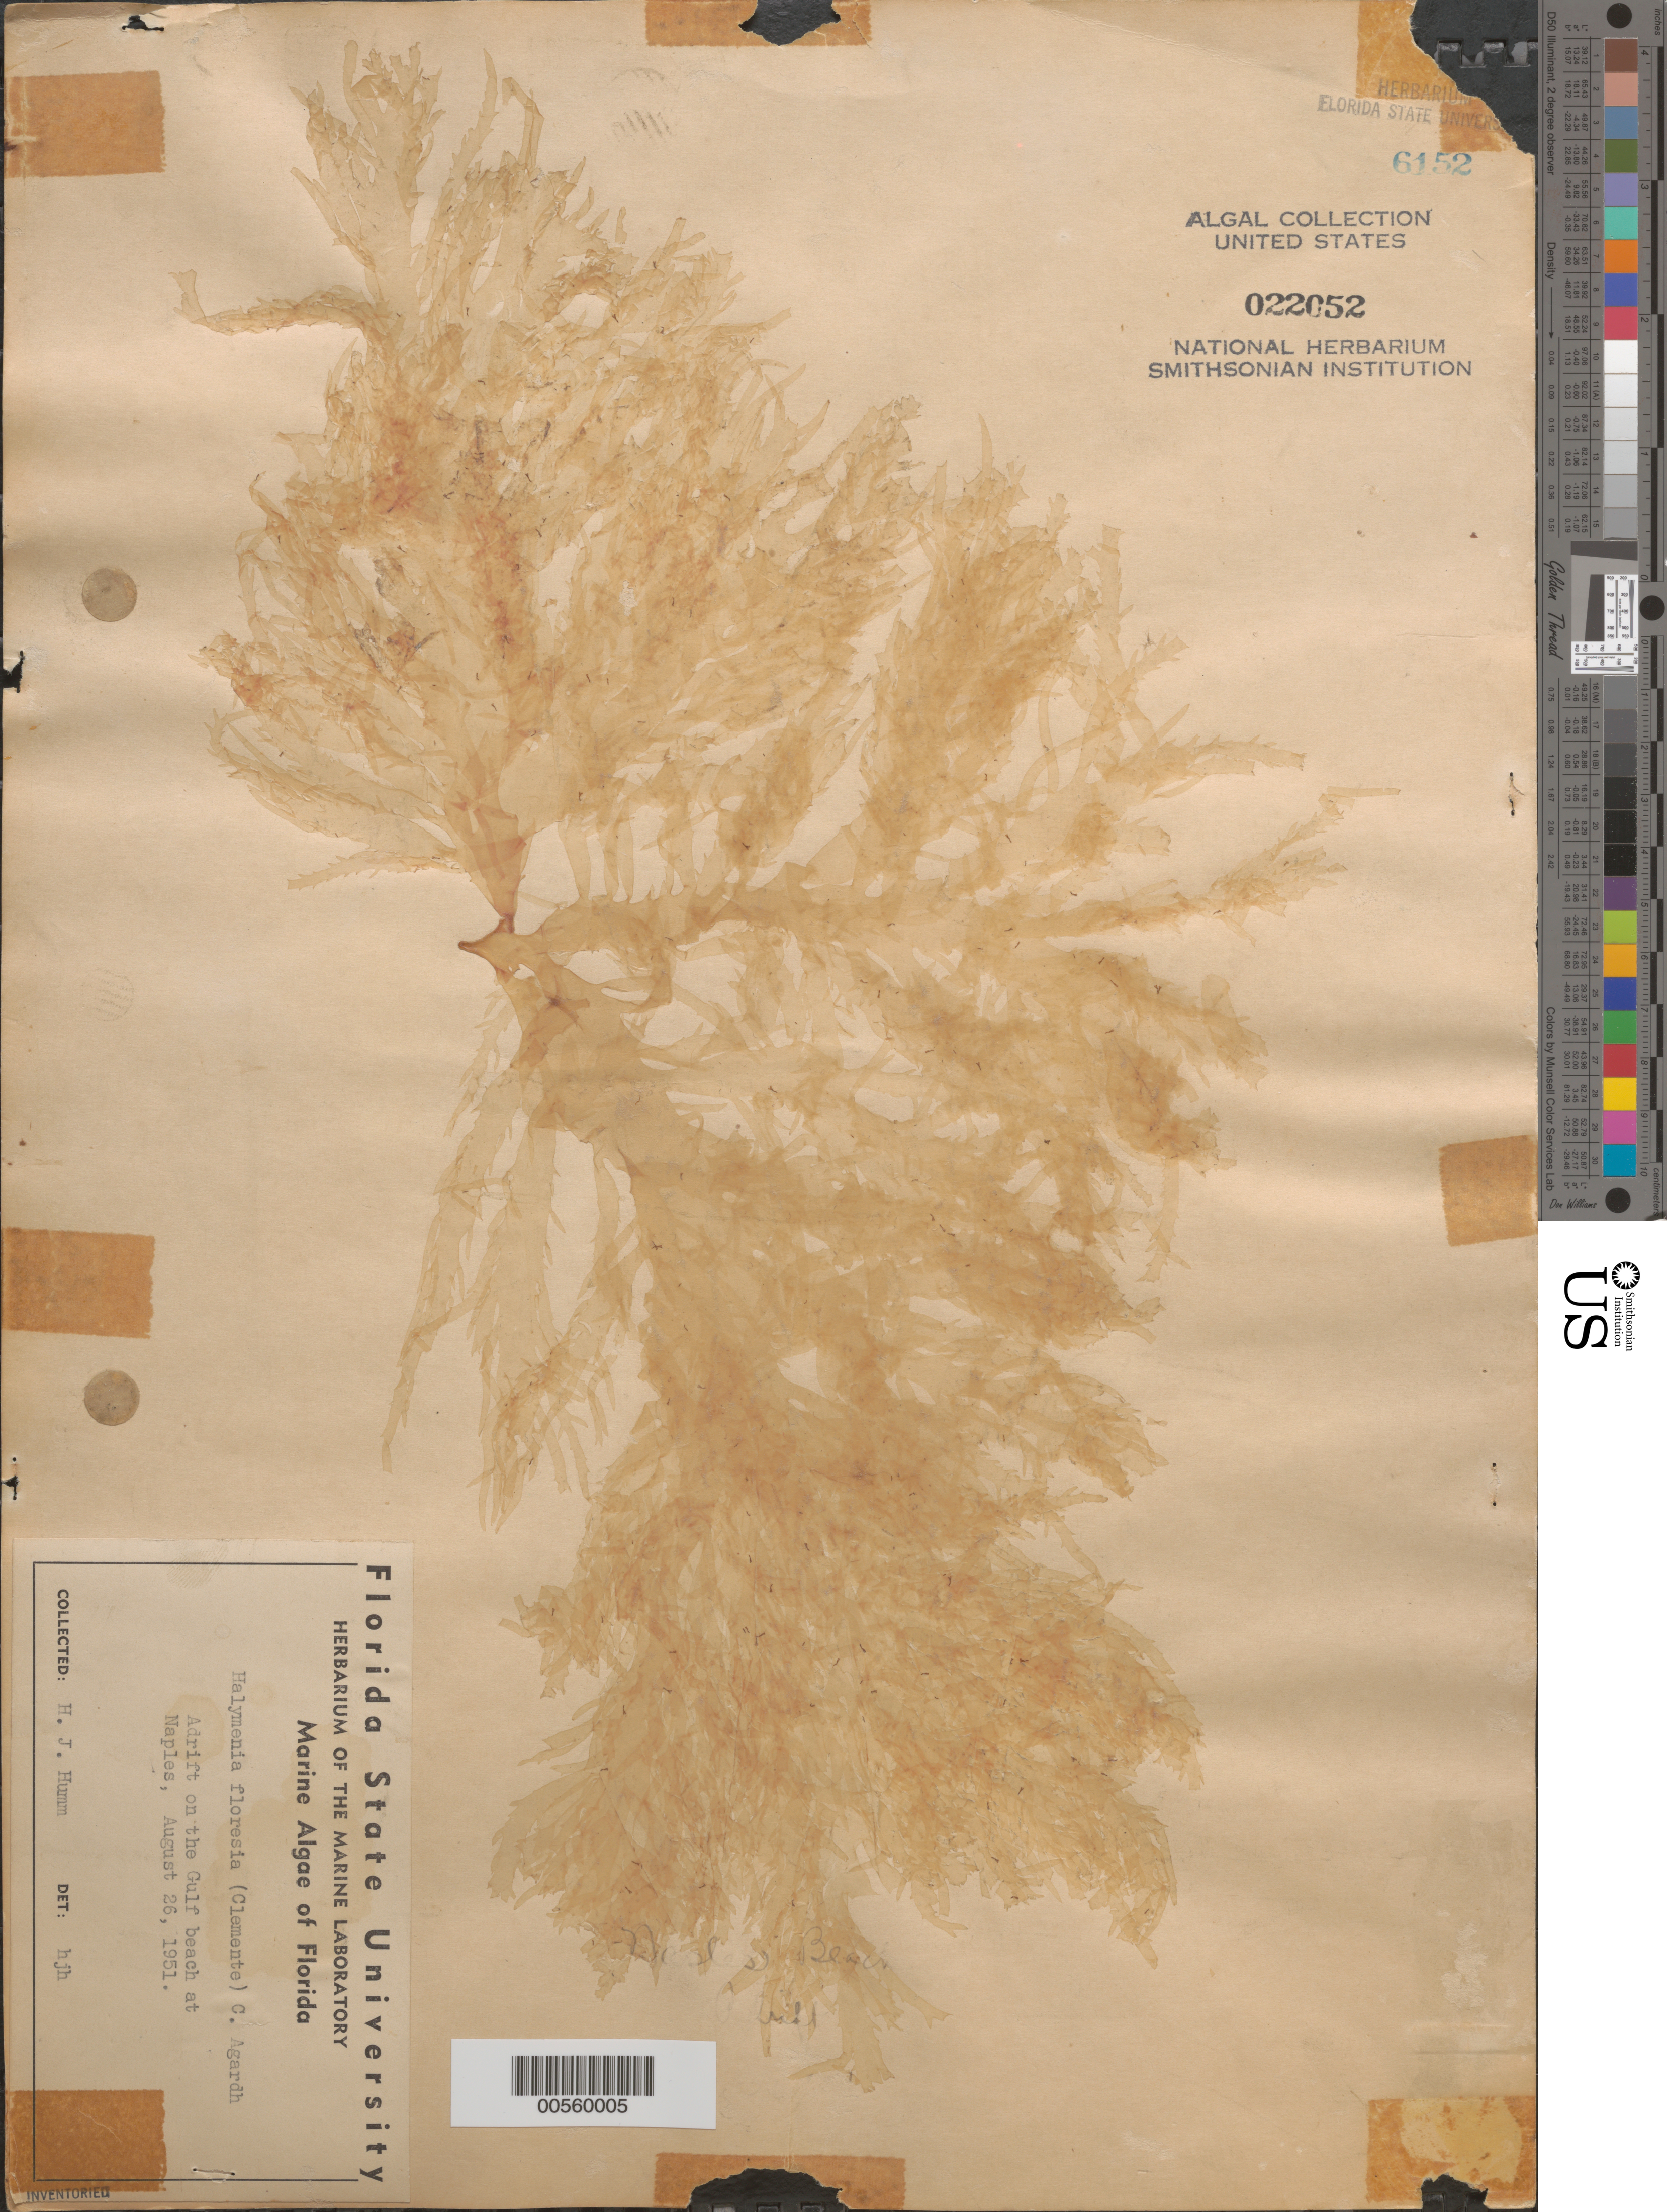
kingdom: Plantae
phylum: Rhodophyta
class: Florideophyceae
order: Halymeniales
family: Halymeniaceae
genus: Halymenia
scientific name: Halymenia floresii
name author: (Clemente) C. Agardh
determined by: Humm, Harold J.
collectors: H. J. Humm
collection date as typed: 26 Aug 1951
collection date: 1951-08-26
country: United States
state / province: Florida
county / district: Collier County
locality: Naples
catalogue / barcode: US 22052